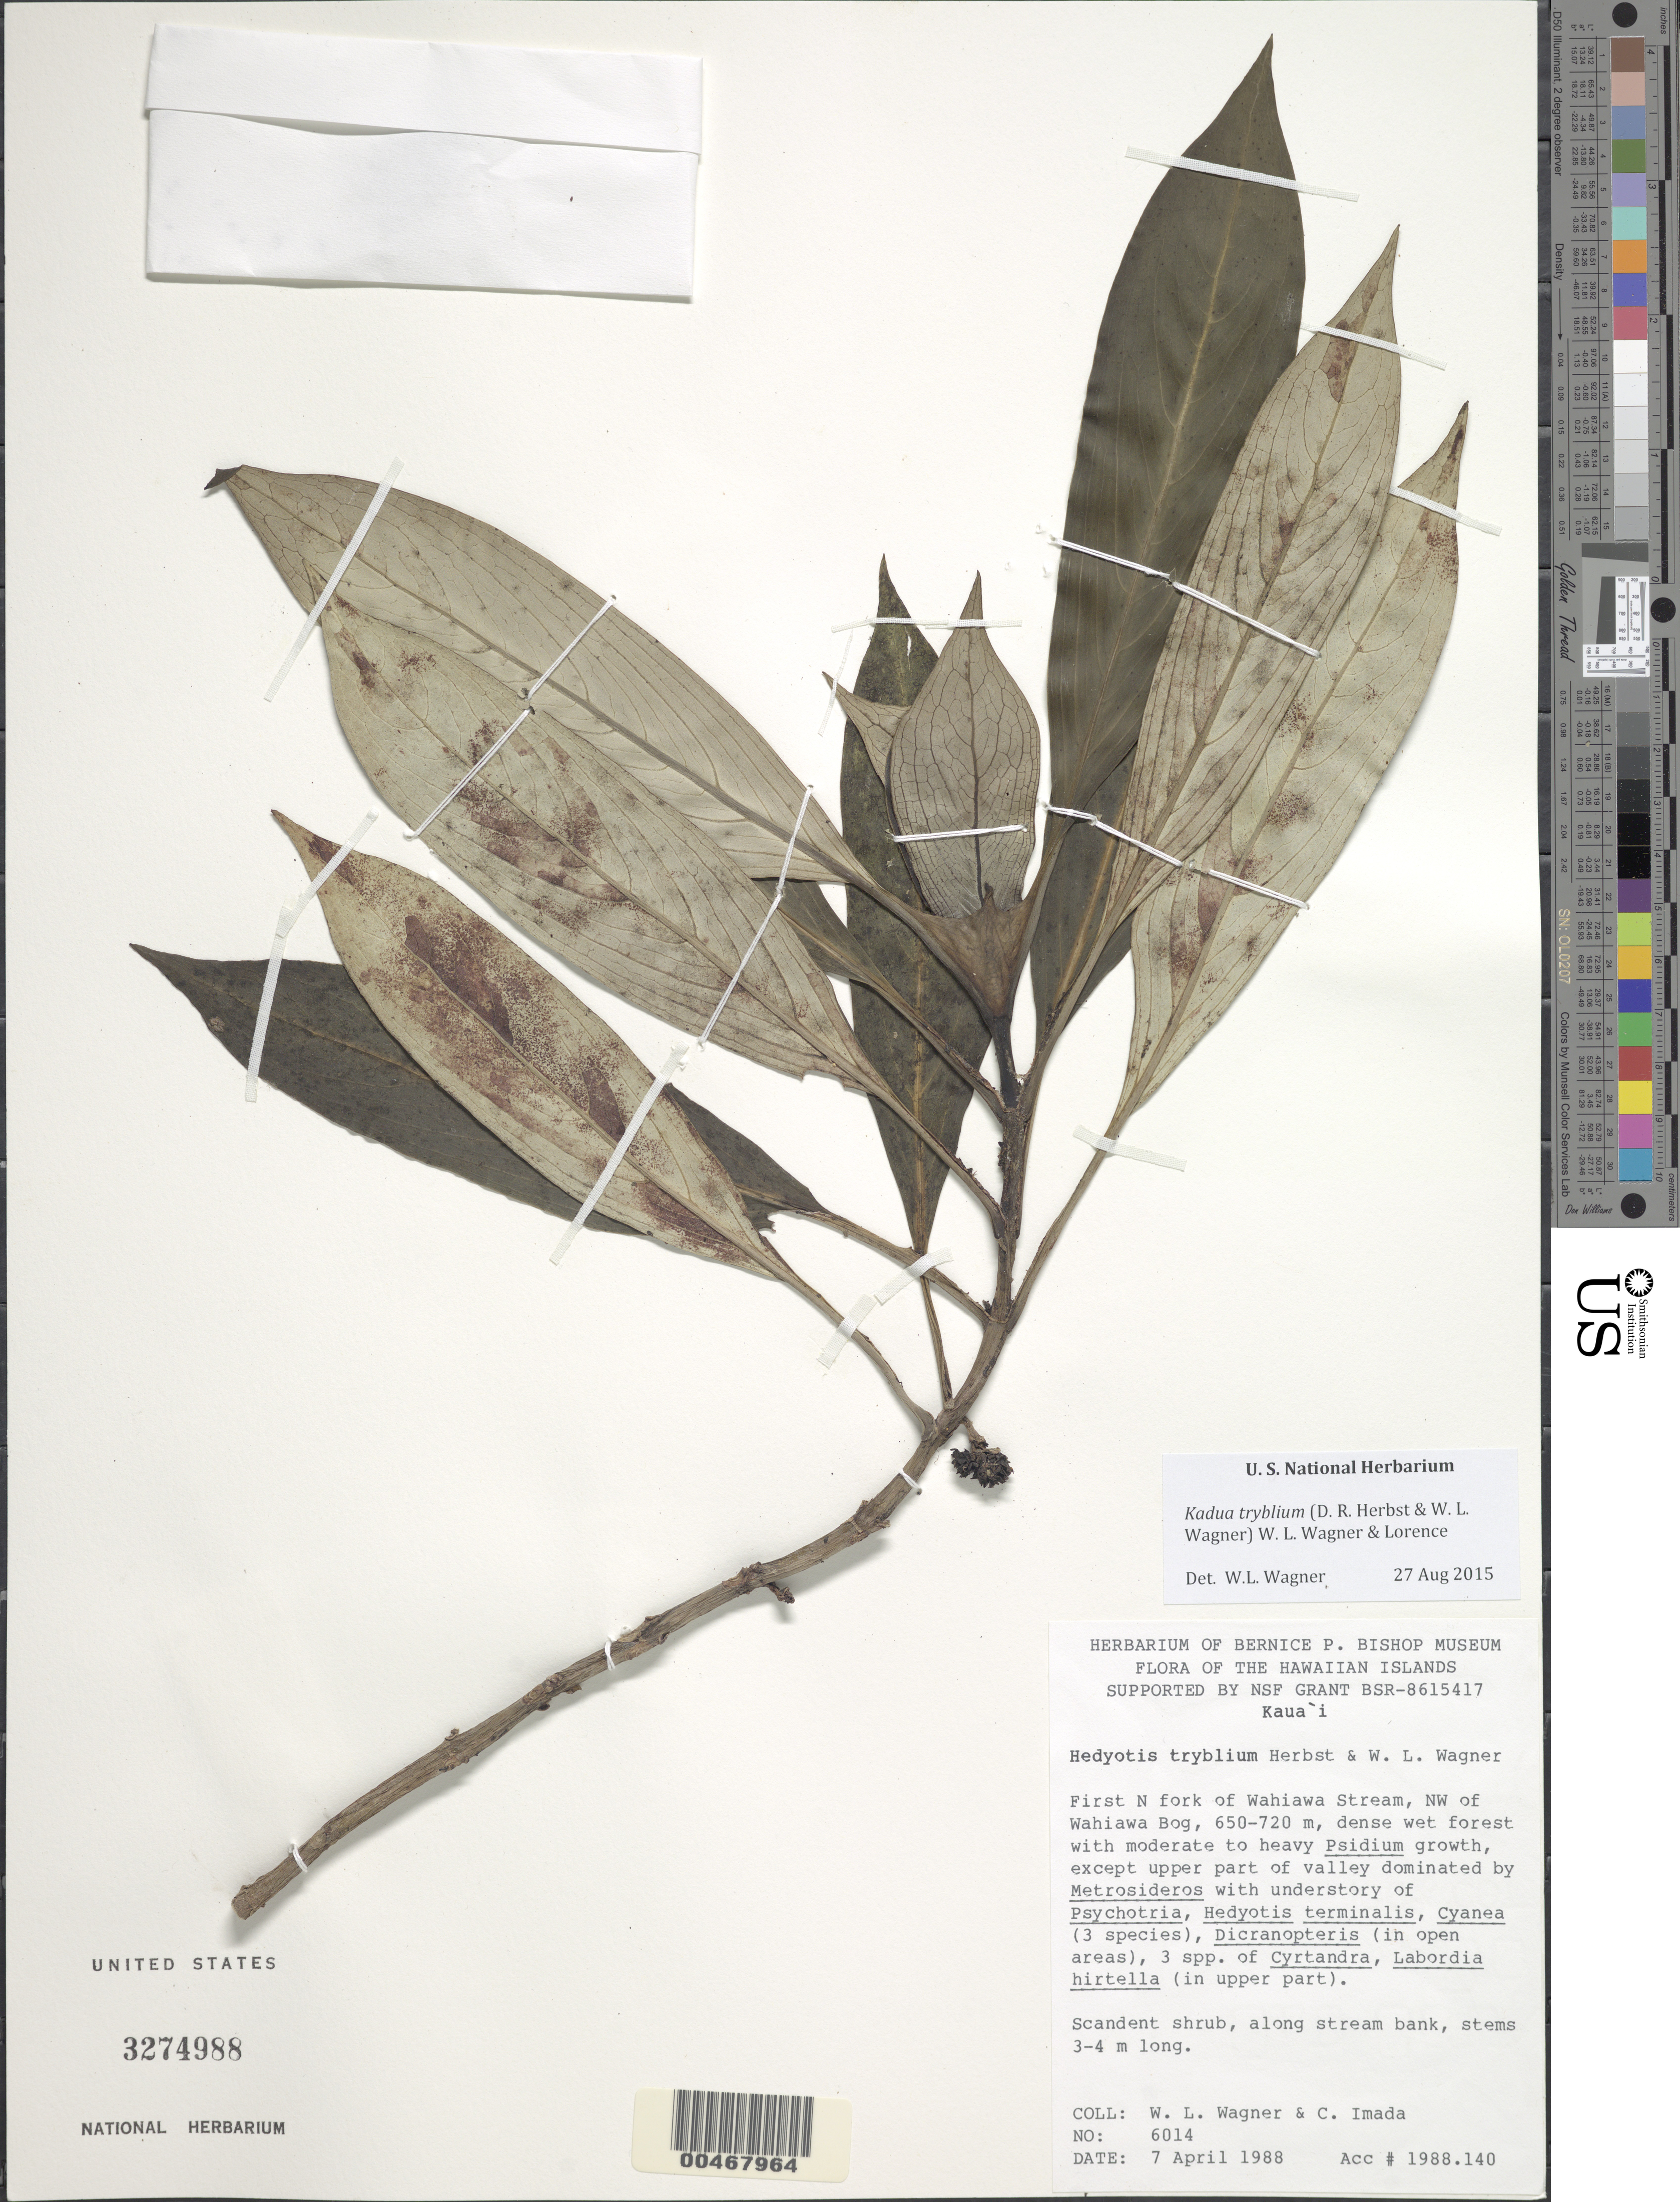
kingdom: Plantae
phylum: Tracheophyta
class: Magnoliopsida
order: Gentianales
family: Rubiaceae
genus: Kadua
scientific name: Kadua tryblium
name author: (D.R. Herbst & W.L. Wagner) W.L. Wagner & Lorence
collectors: W. L. Wagner & C. Imada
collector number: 6014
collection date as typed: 7 Apr 1988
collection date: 1988-04-07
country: United States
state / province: Hawaii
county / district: Kauai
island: Kaua'i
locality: First N fork of Wahiawa Stream, NW of Wahiawa Bog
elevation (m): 650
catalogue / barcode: US 3274988